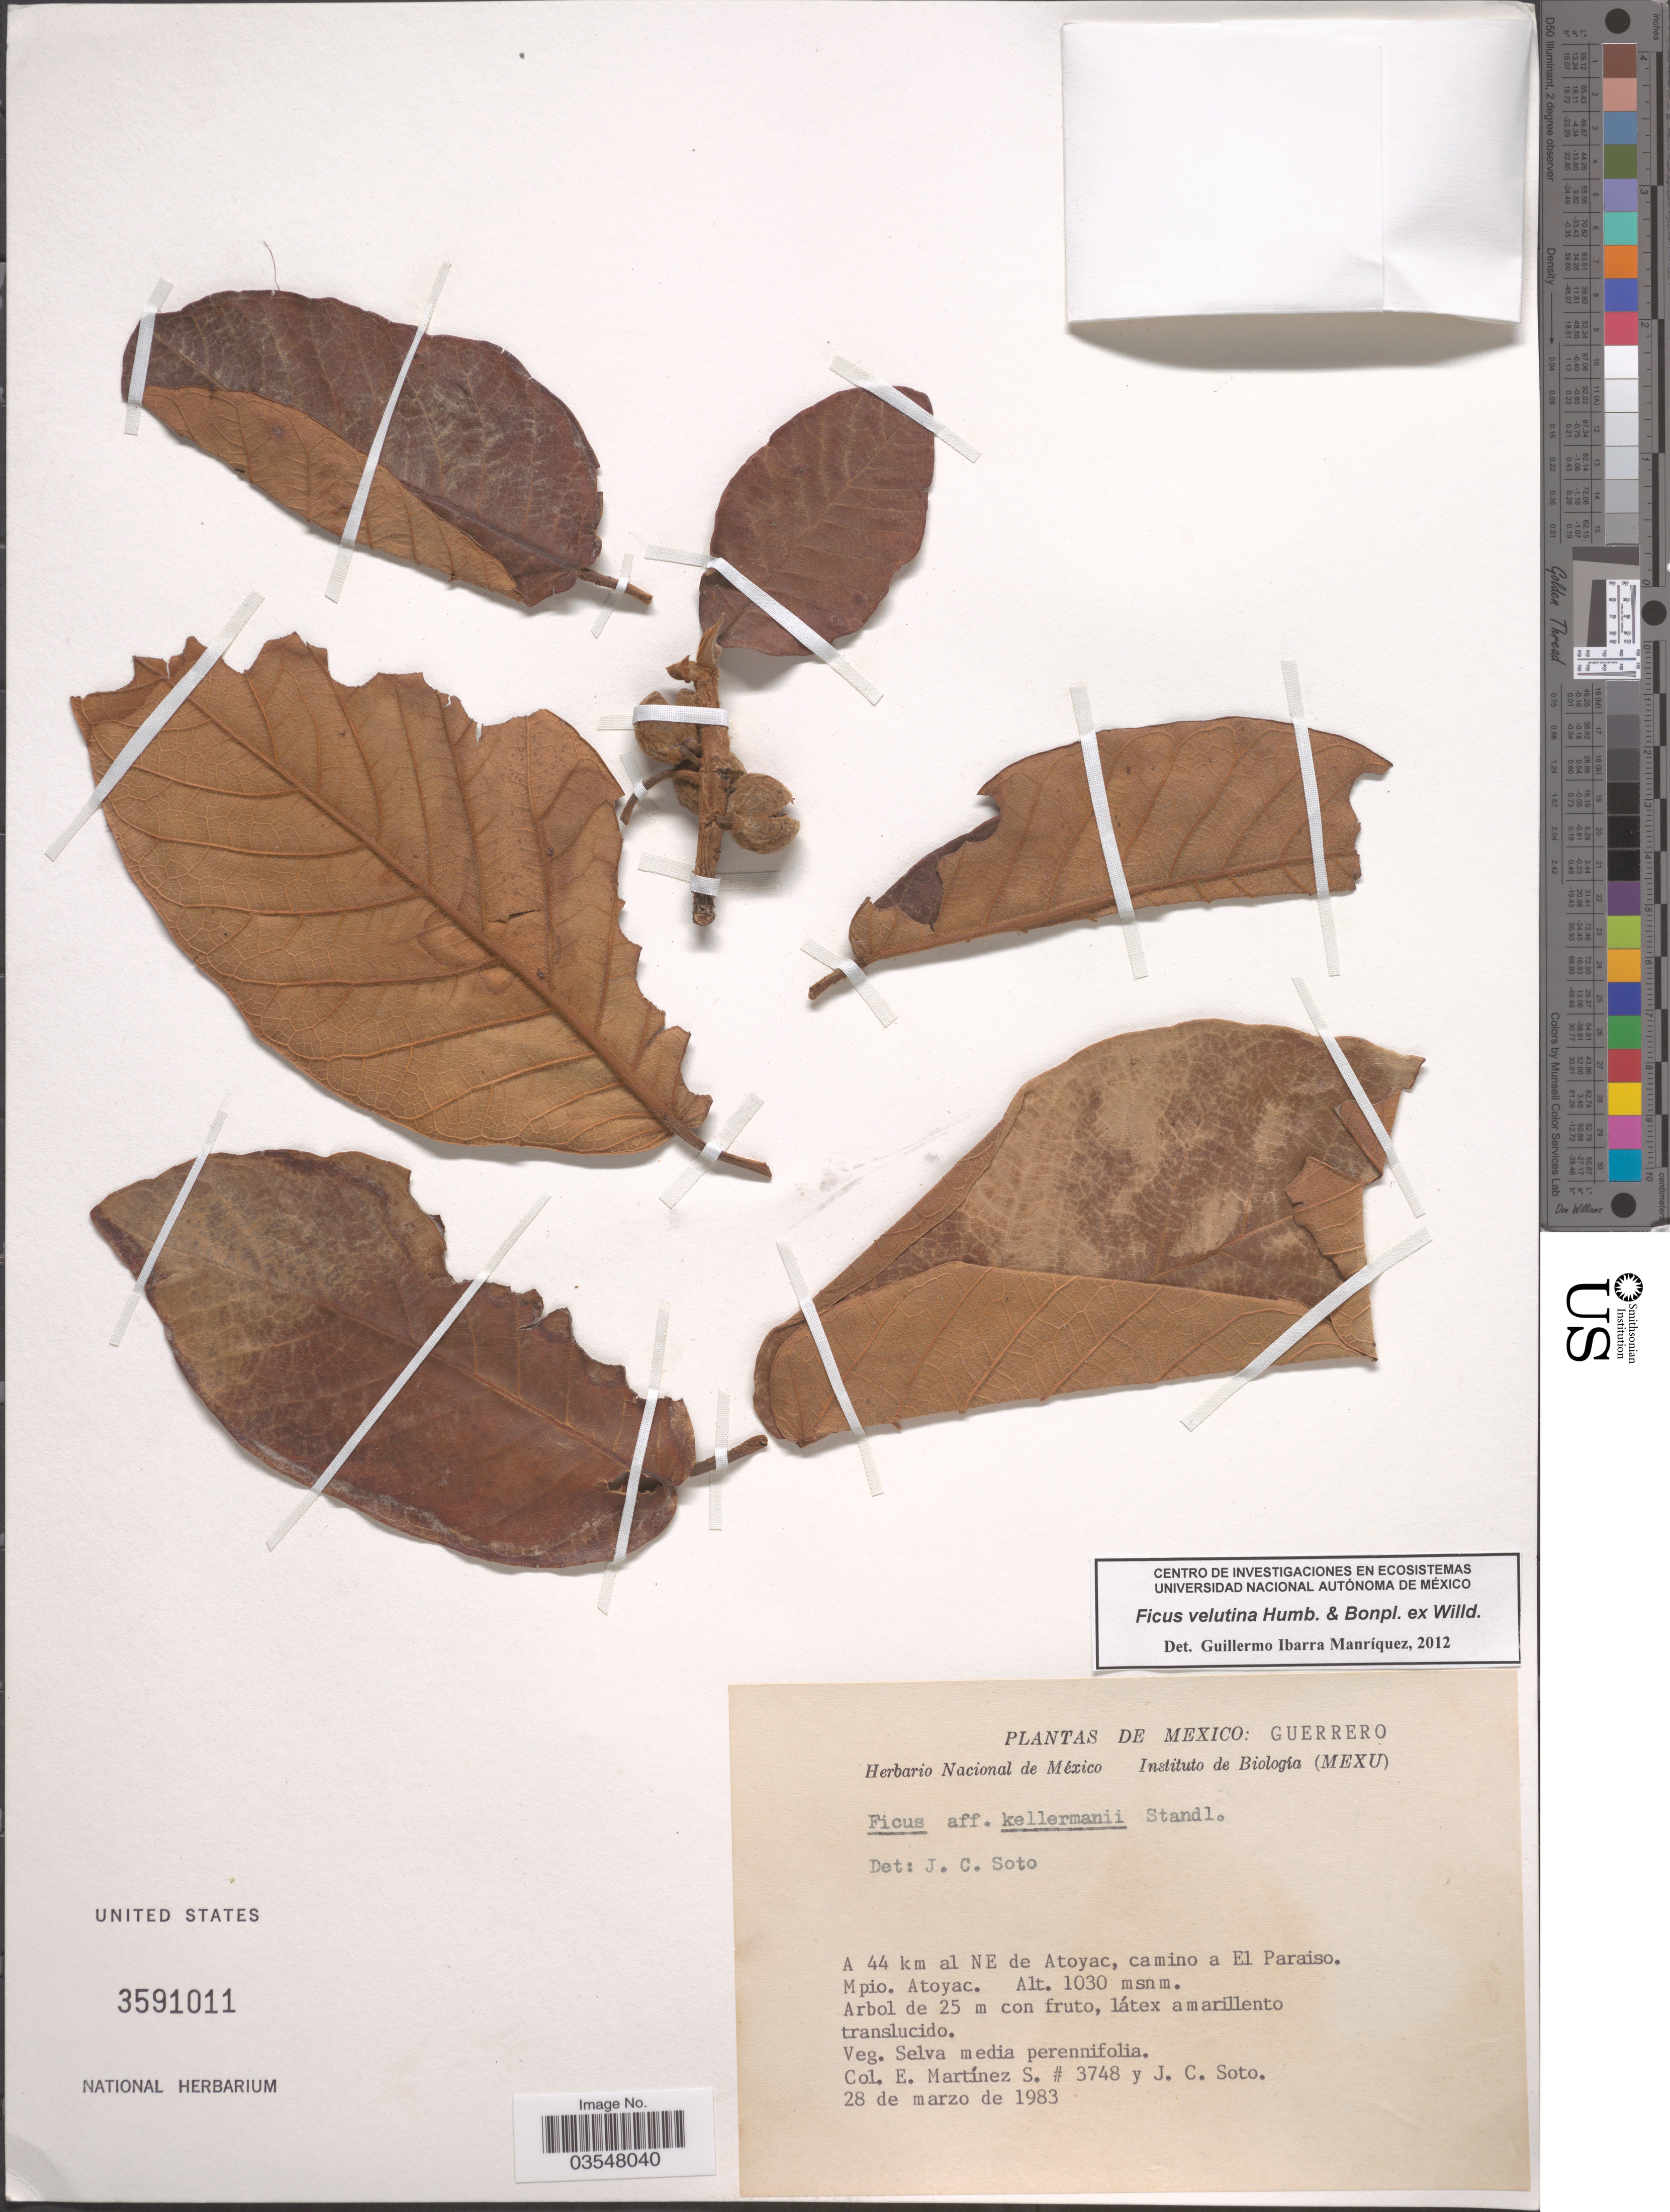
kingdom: Plantae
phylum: Tracheophyta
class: Magnoliopsida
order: Rosales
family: Moraceae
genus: Ficus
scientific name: Ficus velutina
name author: Humb. & Bonpl. ex Willd.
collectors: E. M. Martínez S. & J. Soto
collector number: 3748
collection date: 1983-03-28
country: Mexico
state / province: Guerrero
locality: A 44 km al NE de Atoyac, camino a El Paraiso. Mpio. Atoyac.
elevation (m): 1030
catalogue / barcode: US 3591011